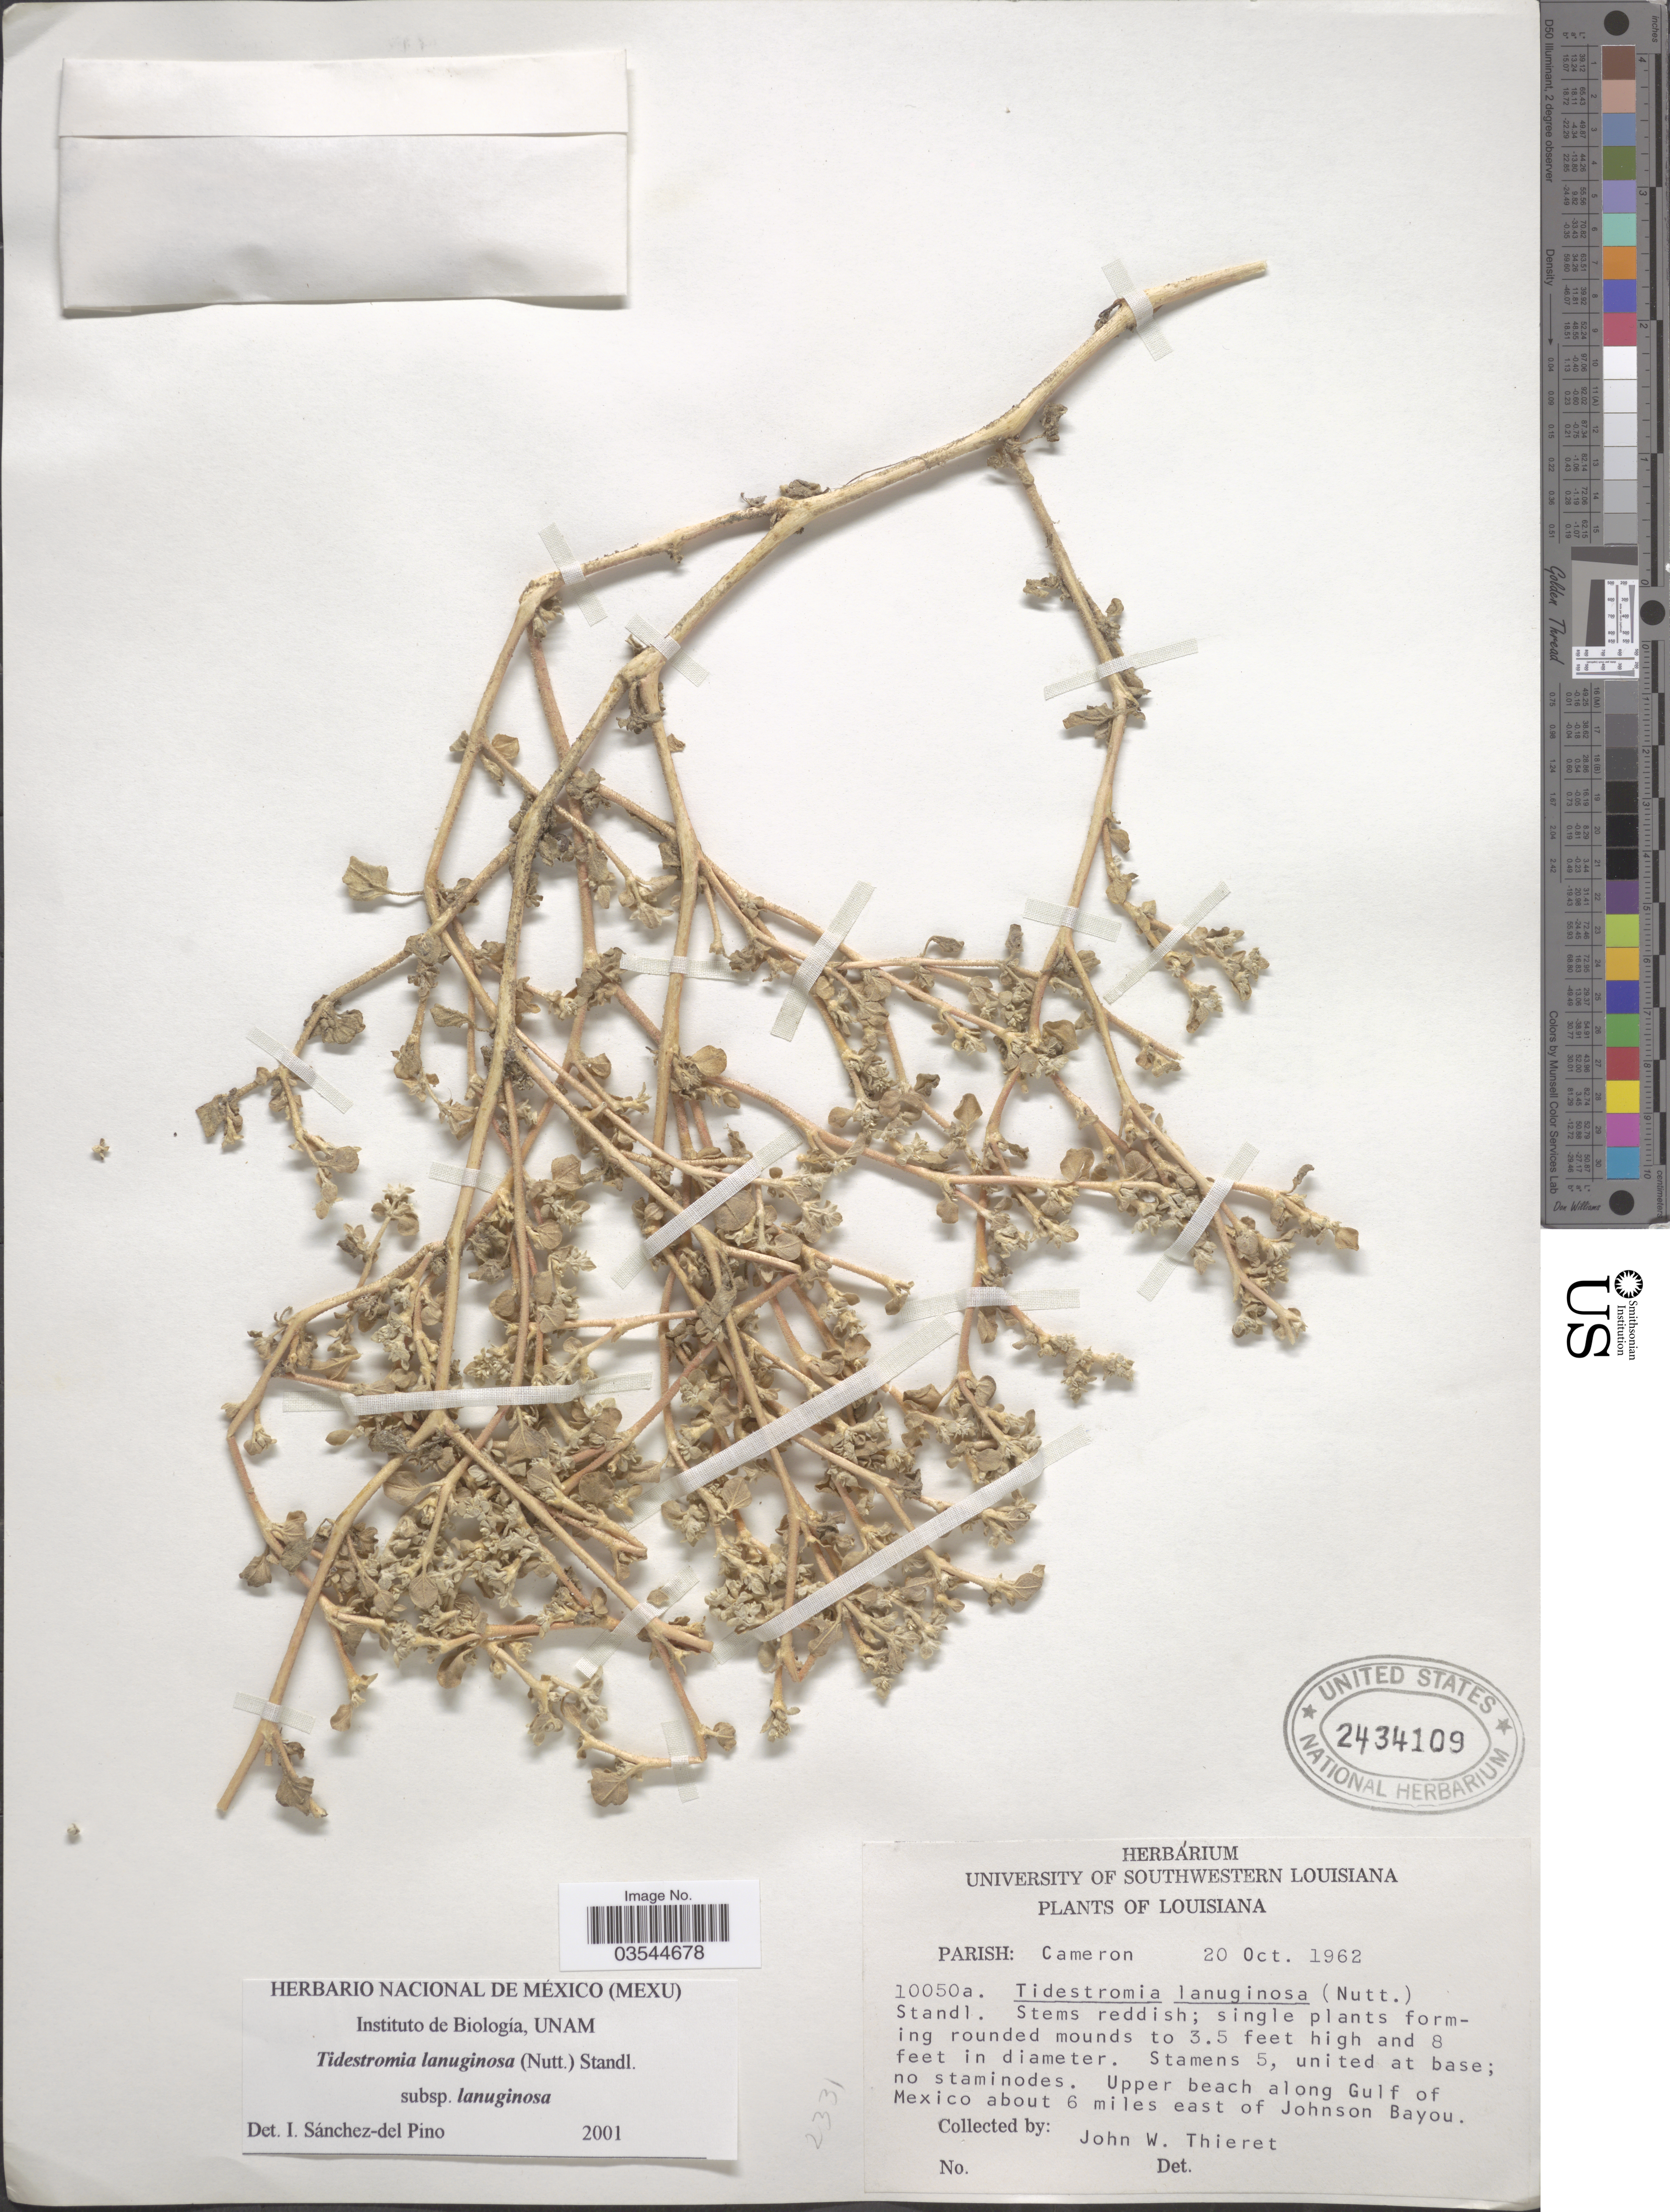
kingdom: Plantae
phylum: Tracheophyta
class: Magnoliopsida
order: Caryophyllales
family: Amaranthaceae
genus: Tidestromia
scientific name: Tidestromia lanuginosa subsp. lanuginosa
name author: (Nutt.) Standl.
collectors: J. W. Thieret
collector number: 10050a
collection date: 1962-10-20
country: United States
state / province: Louisiana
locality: Parish: Cameron. Upper beach along Gulf of Mexico about 6 miles east of Johnson Bayou.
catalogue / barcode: US 2434109